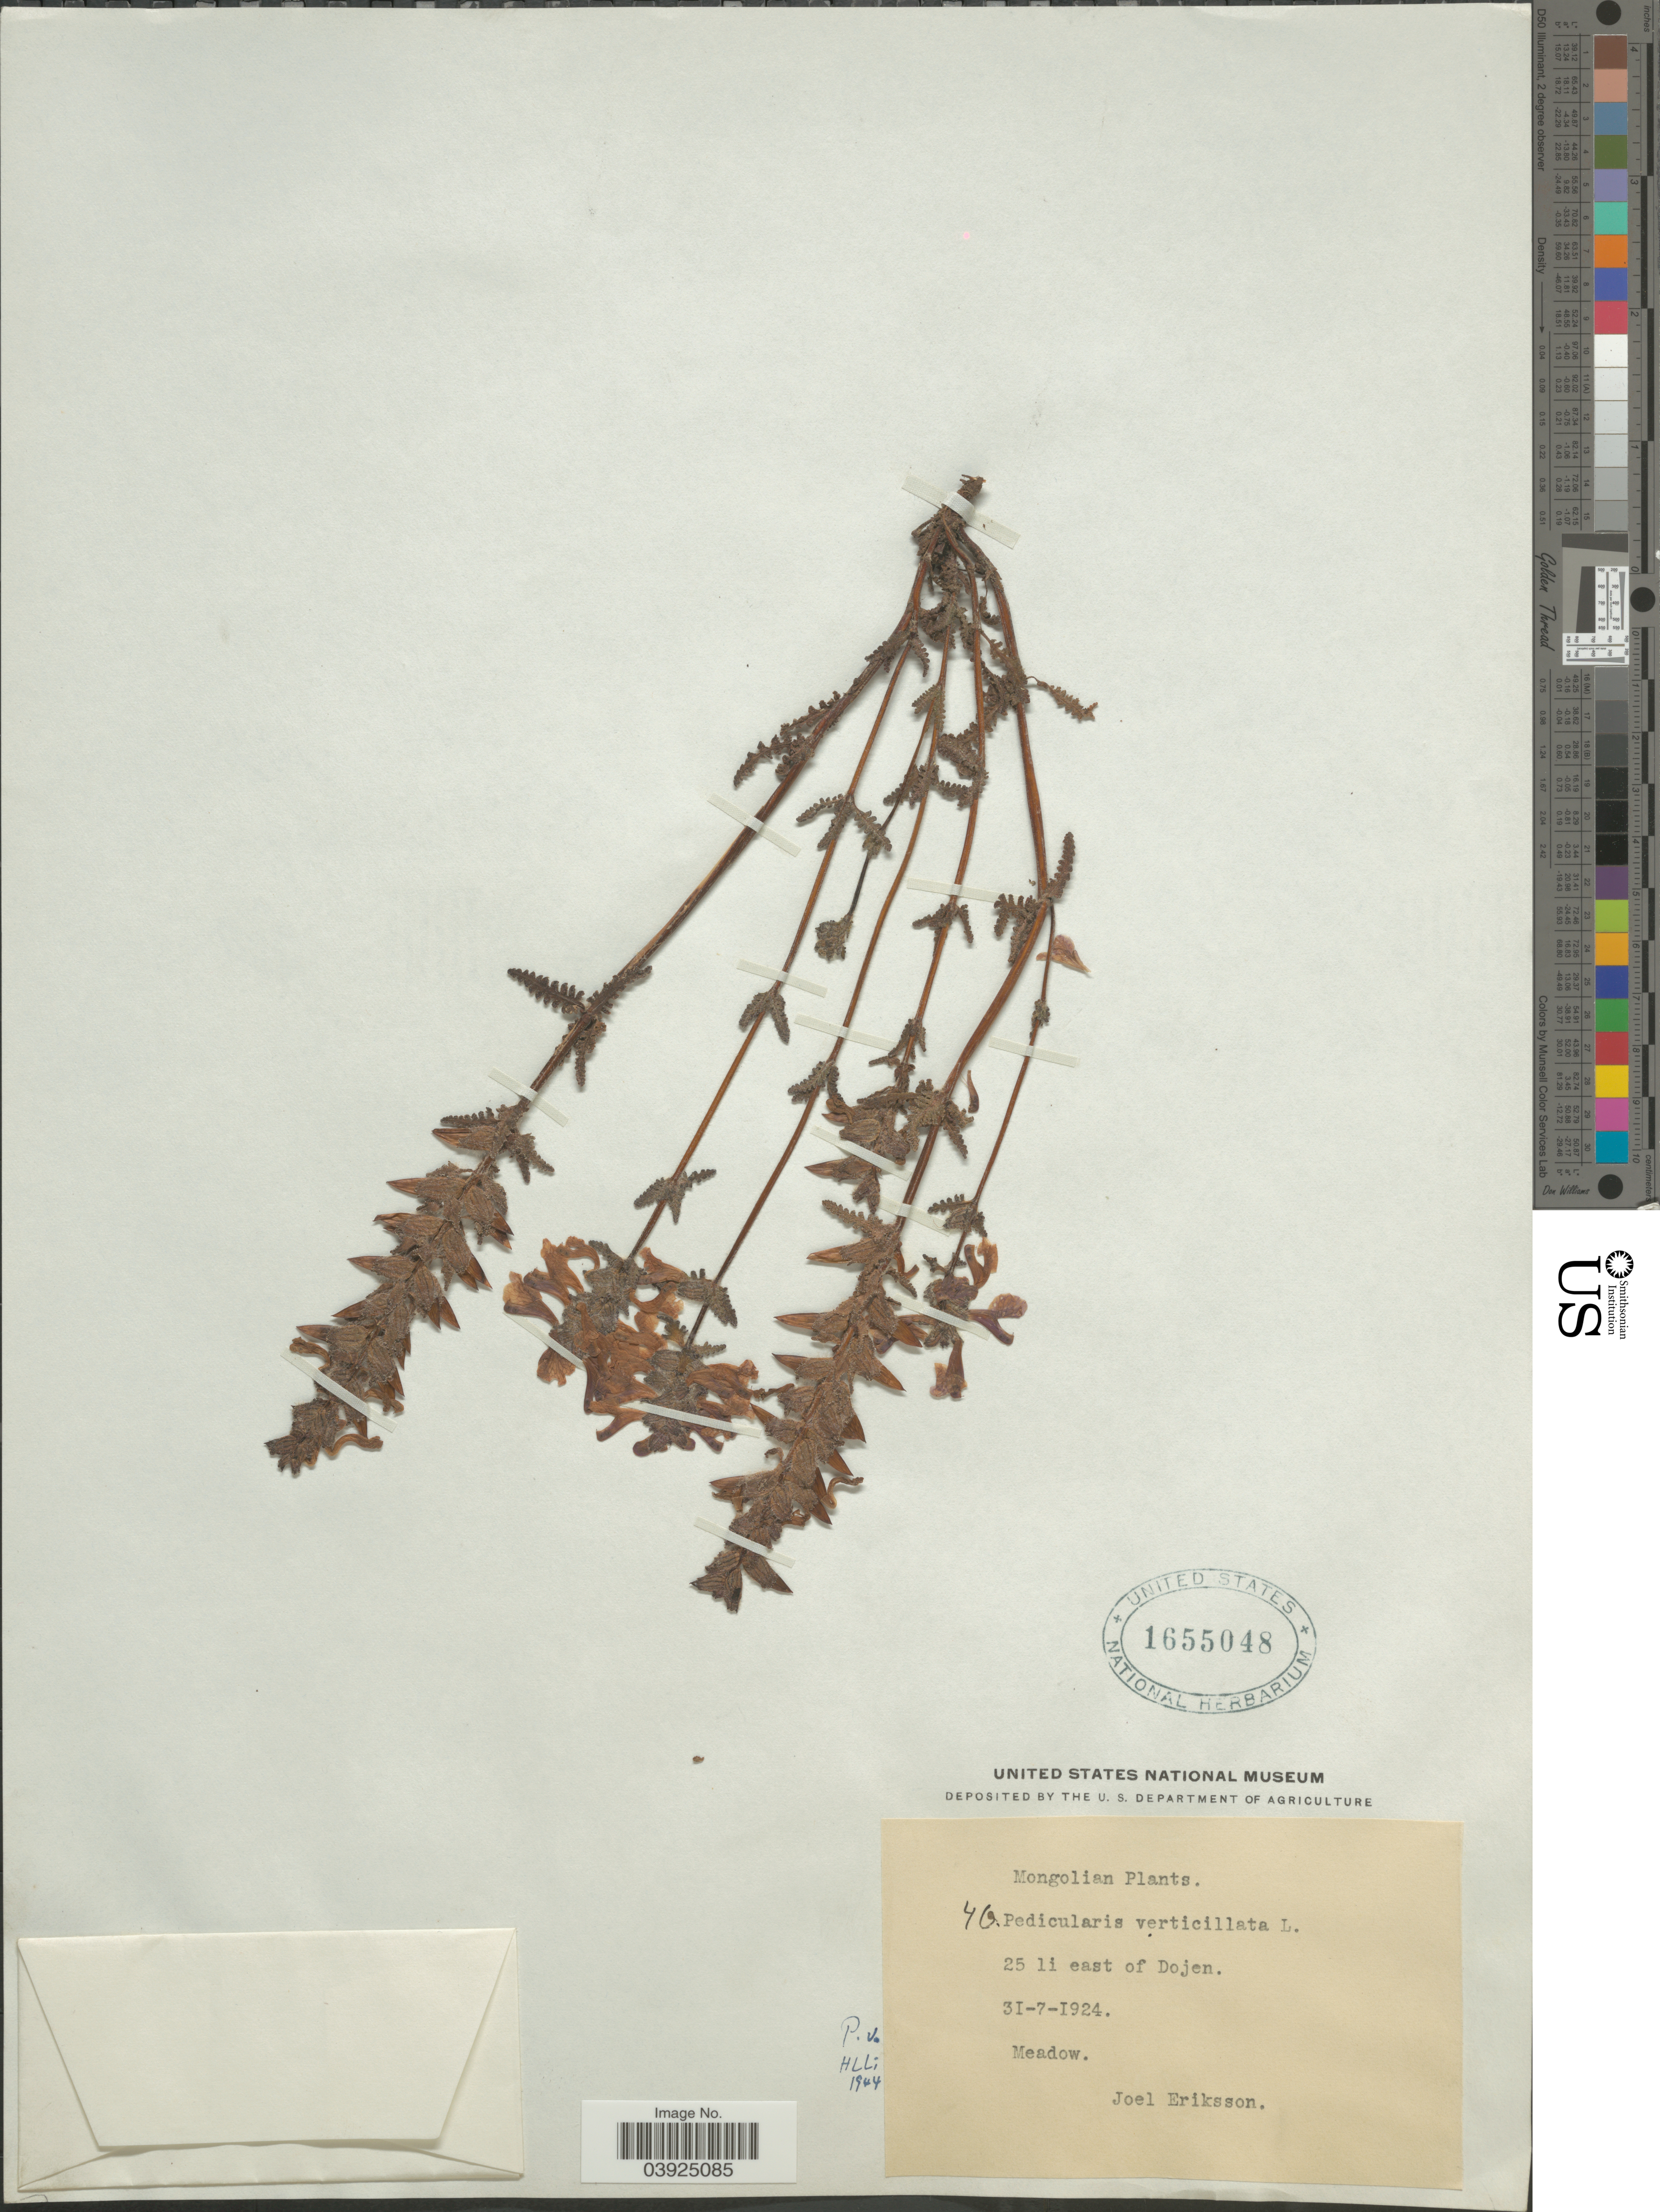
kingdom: Plantae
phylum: Tracheophyta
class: Magnoliopsida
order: Lamiales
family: Orobanchaceae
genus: Pedicularis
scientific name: Pedicularis verticillata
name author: L.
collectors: J. Eriksson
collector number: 46*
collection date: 1924-07-31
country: China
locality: Mongolian. 25 li east of Dojen.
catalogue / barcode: US 1655048